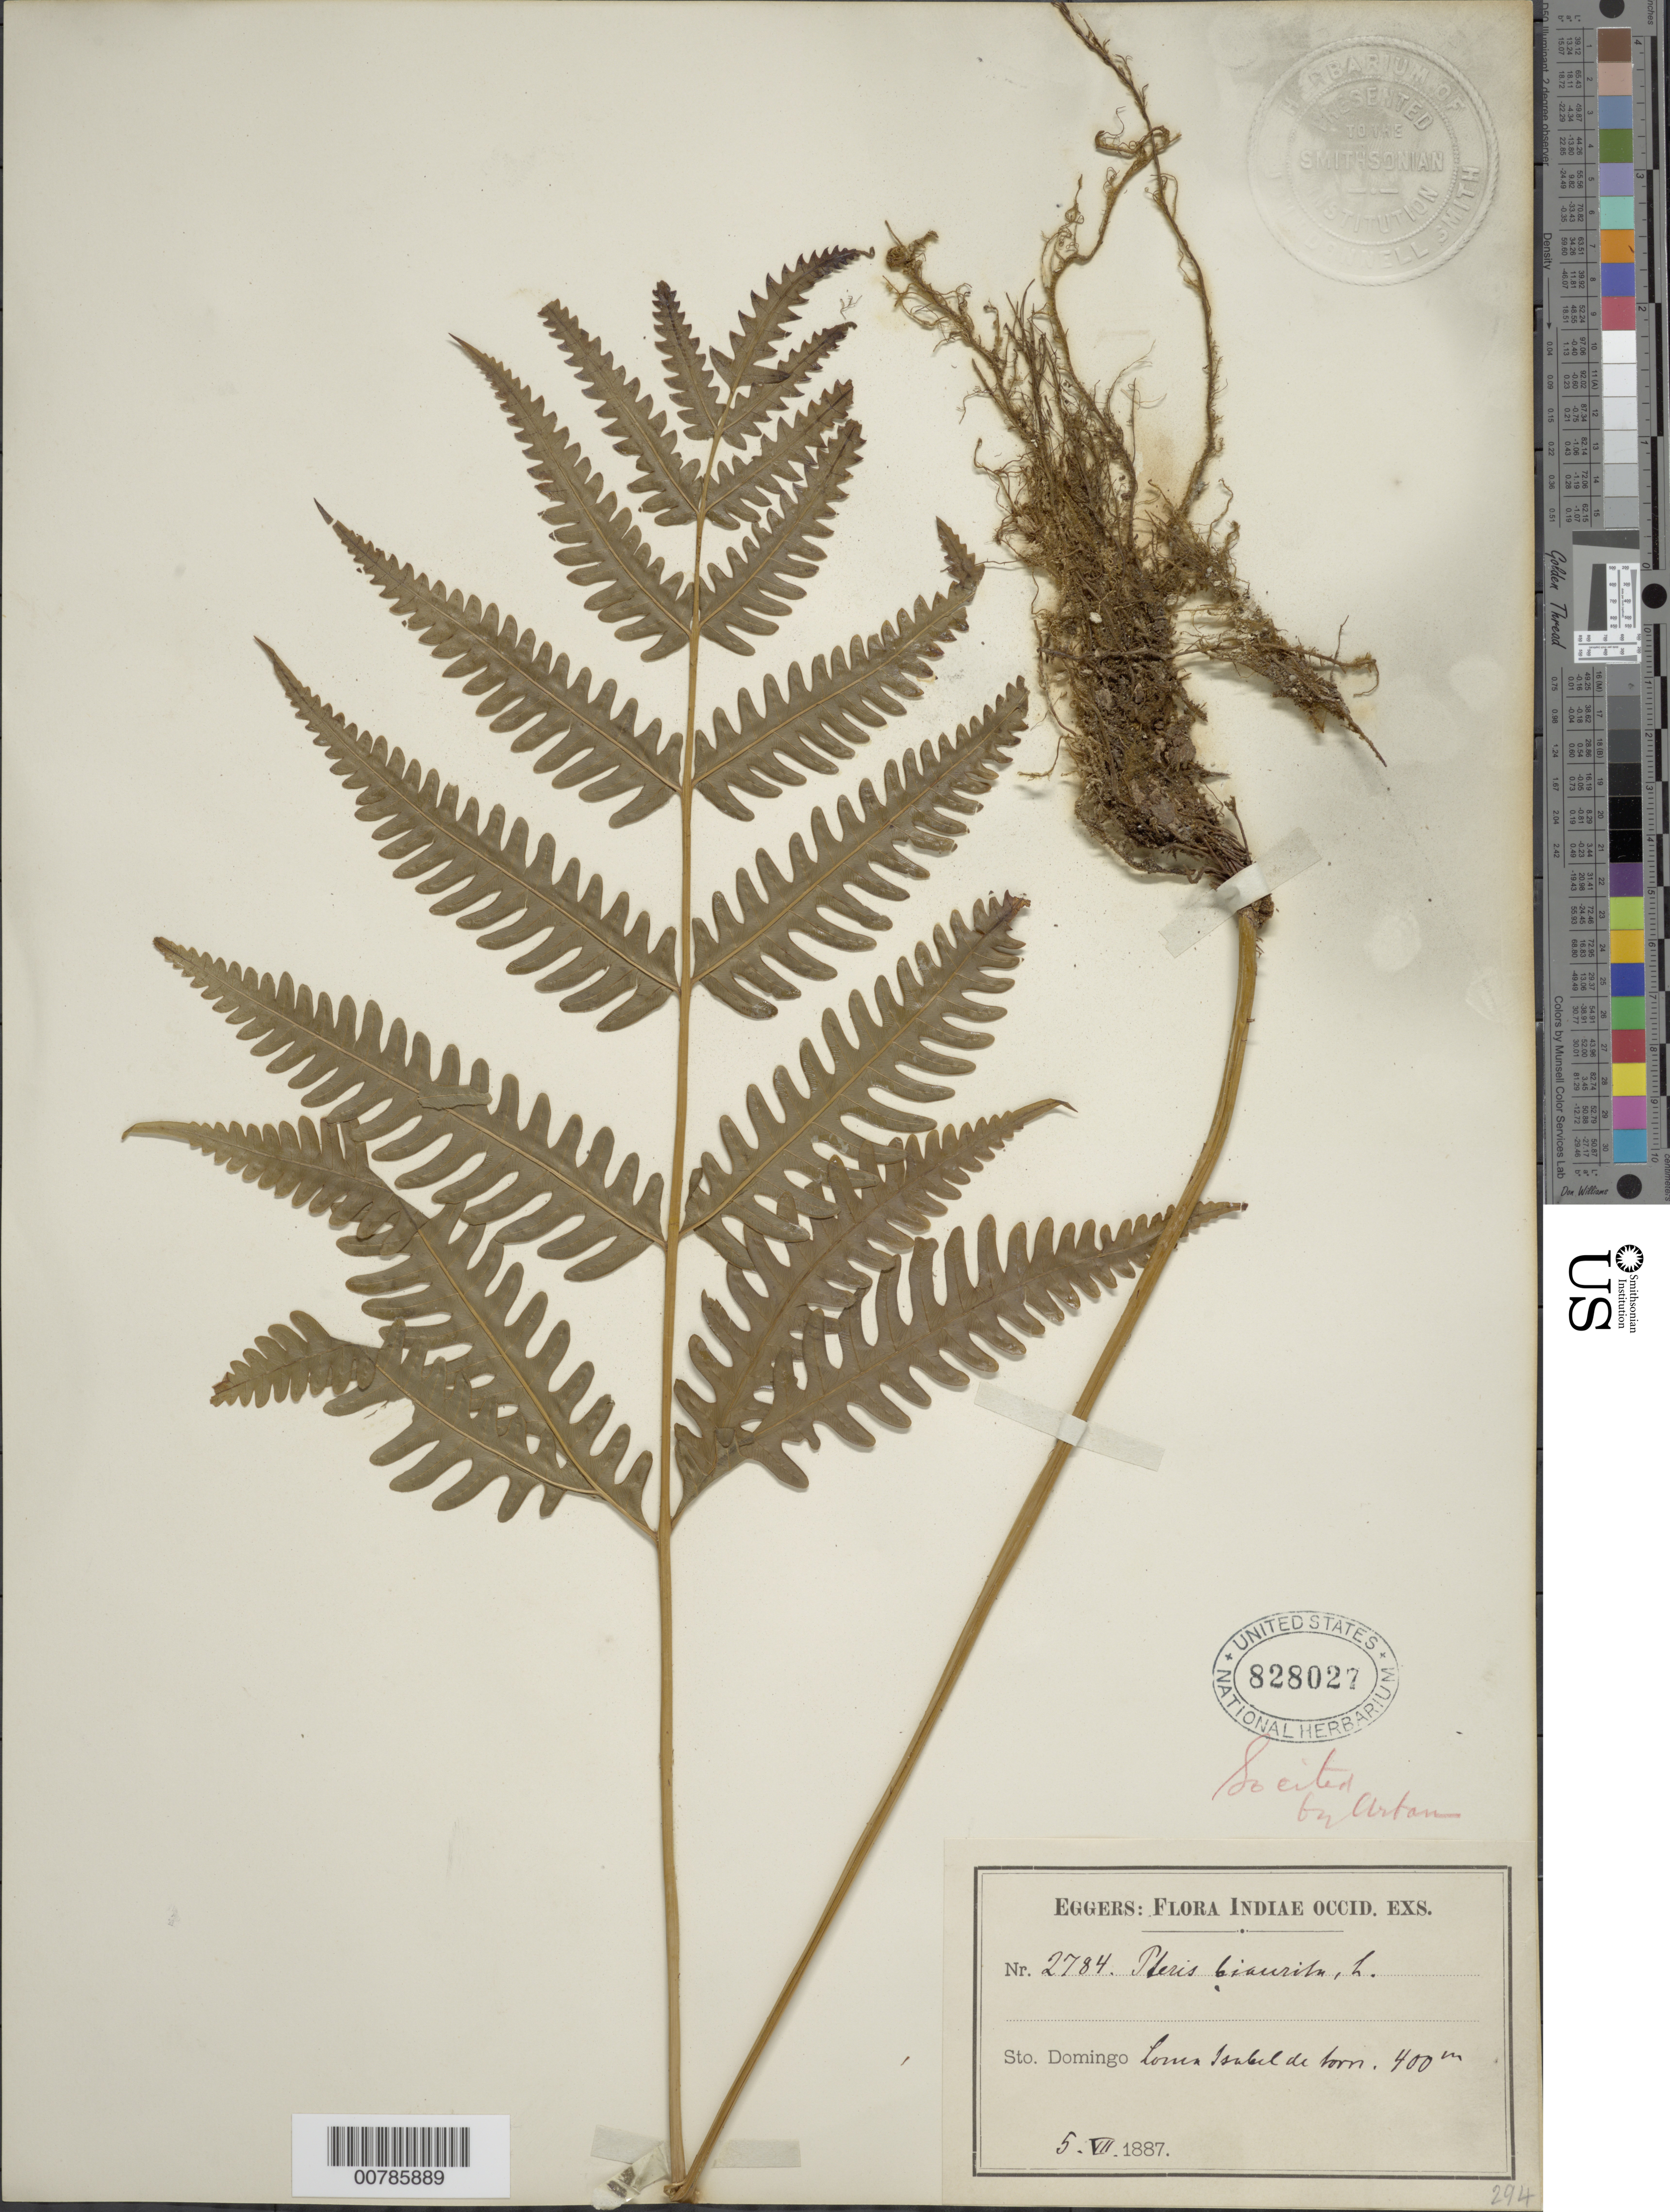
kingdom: Plantae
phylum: Tracheophyta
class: Polypodiopsida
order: Polypodiales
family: Pteridaceae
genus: Pteris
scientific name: Pteris biaurita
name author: L.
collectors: H. F. A. von Eggers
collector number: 2784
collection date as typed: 05 Jul 1887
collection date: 1887-07-05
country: Dominican Republic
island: Hispaniola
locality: Loma Isabel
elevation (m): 400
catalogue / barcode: US 828027